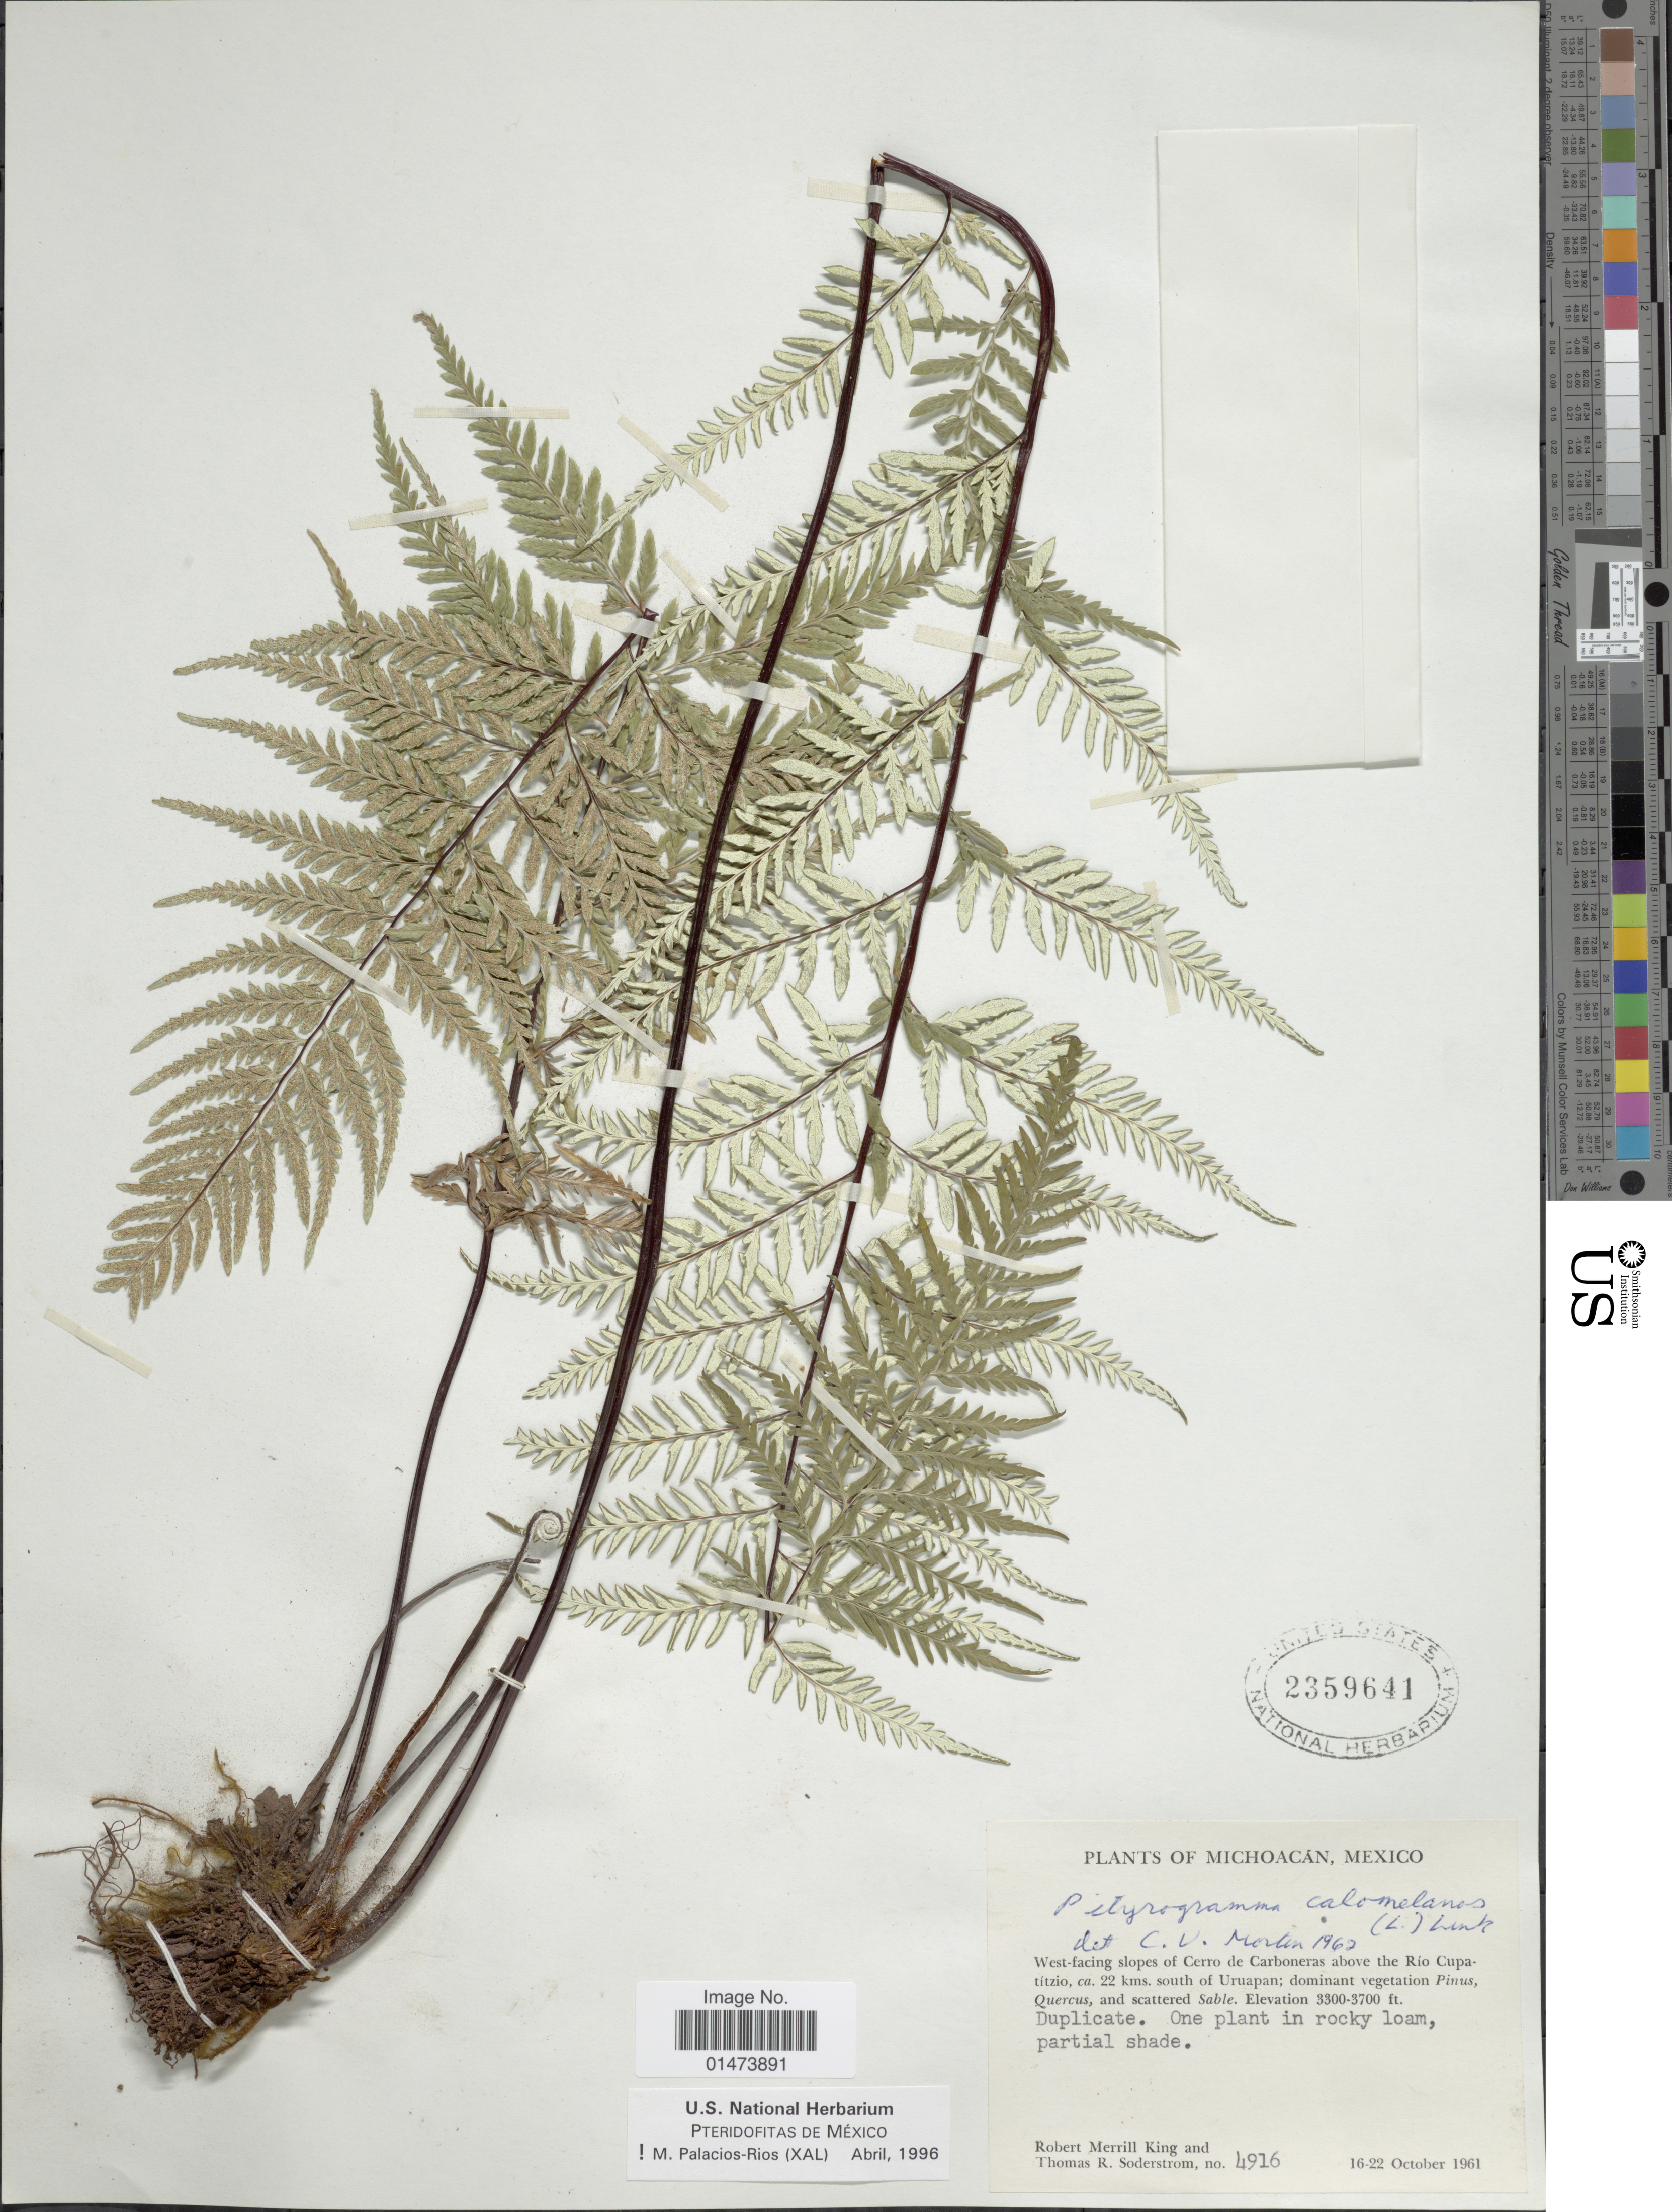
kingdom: Plantae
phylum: Tracheophyta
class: Polypodiopsida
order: Polypodiales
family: Pteridaceae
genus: Pityrogramma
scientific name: Pityrogramma calomelanos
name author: (L.) Link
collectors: R. M. King & T. R. Soderstrom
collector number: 4916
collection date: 1961-10-16/1961-10-22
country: Mexico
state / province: Michoacán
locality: West-facing slopes of Cerro de Carboneras above the Rio Cupa-titzio, ca. 22 kms. south of Uruapan; dominant vegetation pinus, Quercus, and scattered Sable.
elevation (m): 1006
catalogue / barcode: US 2359641